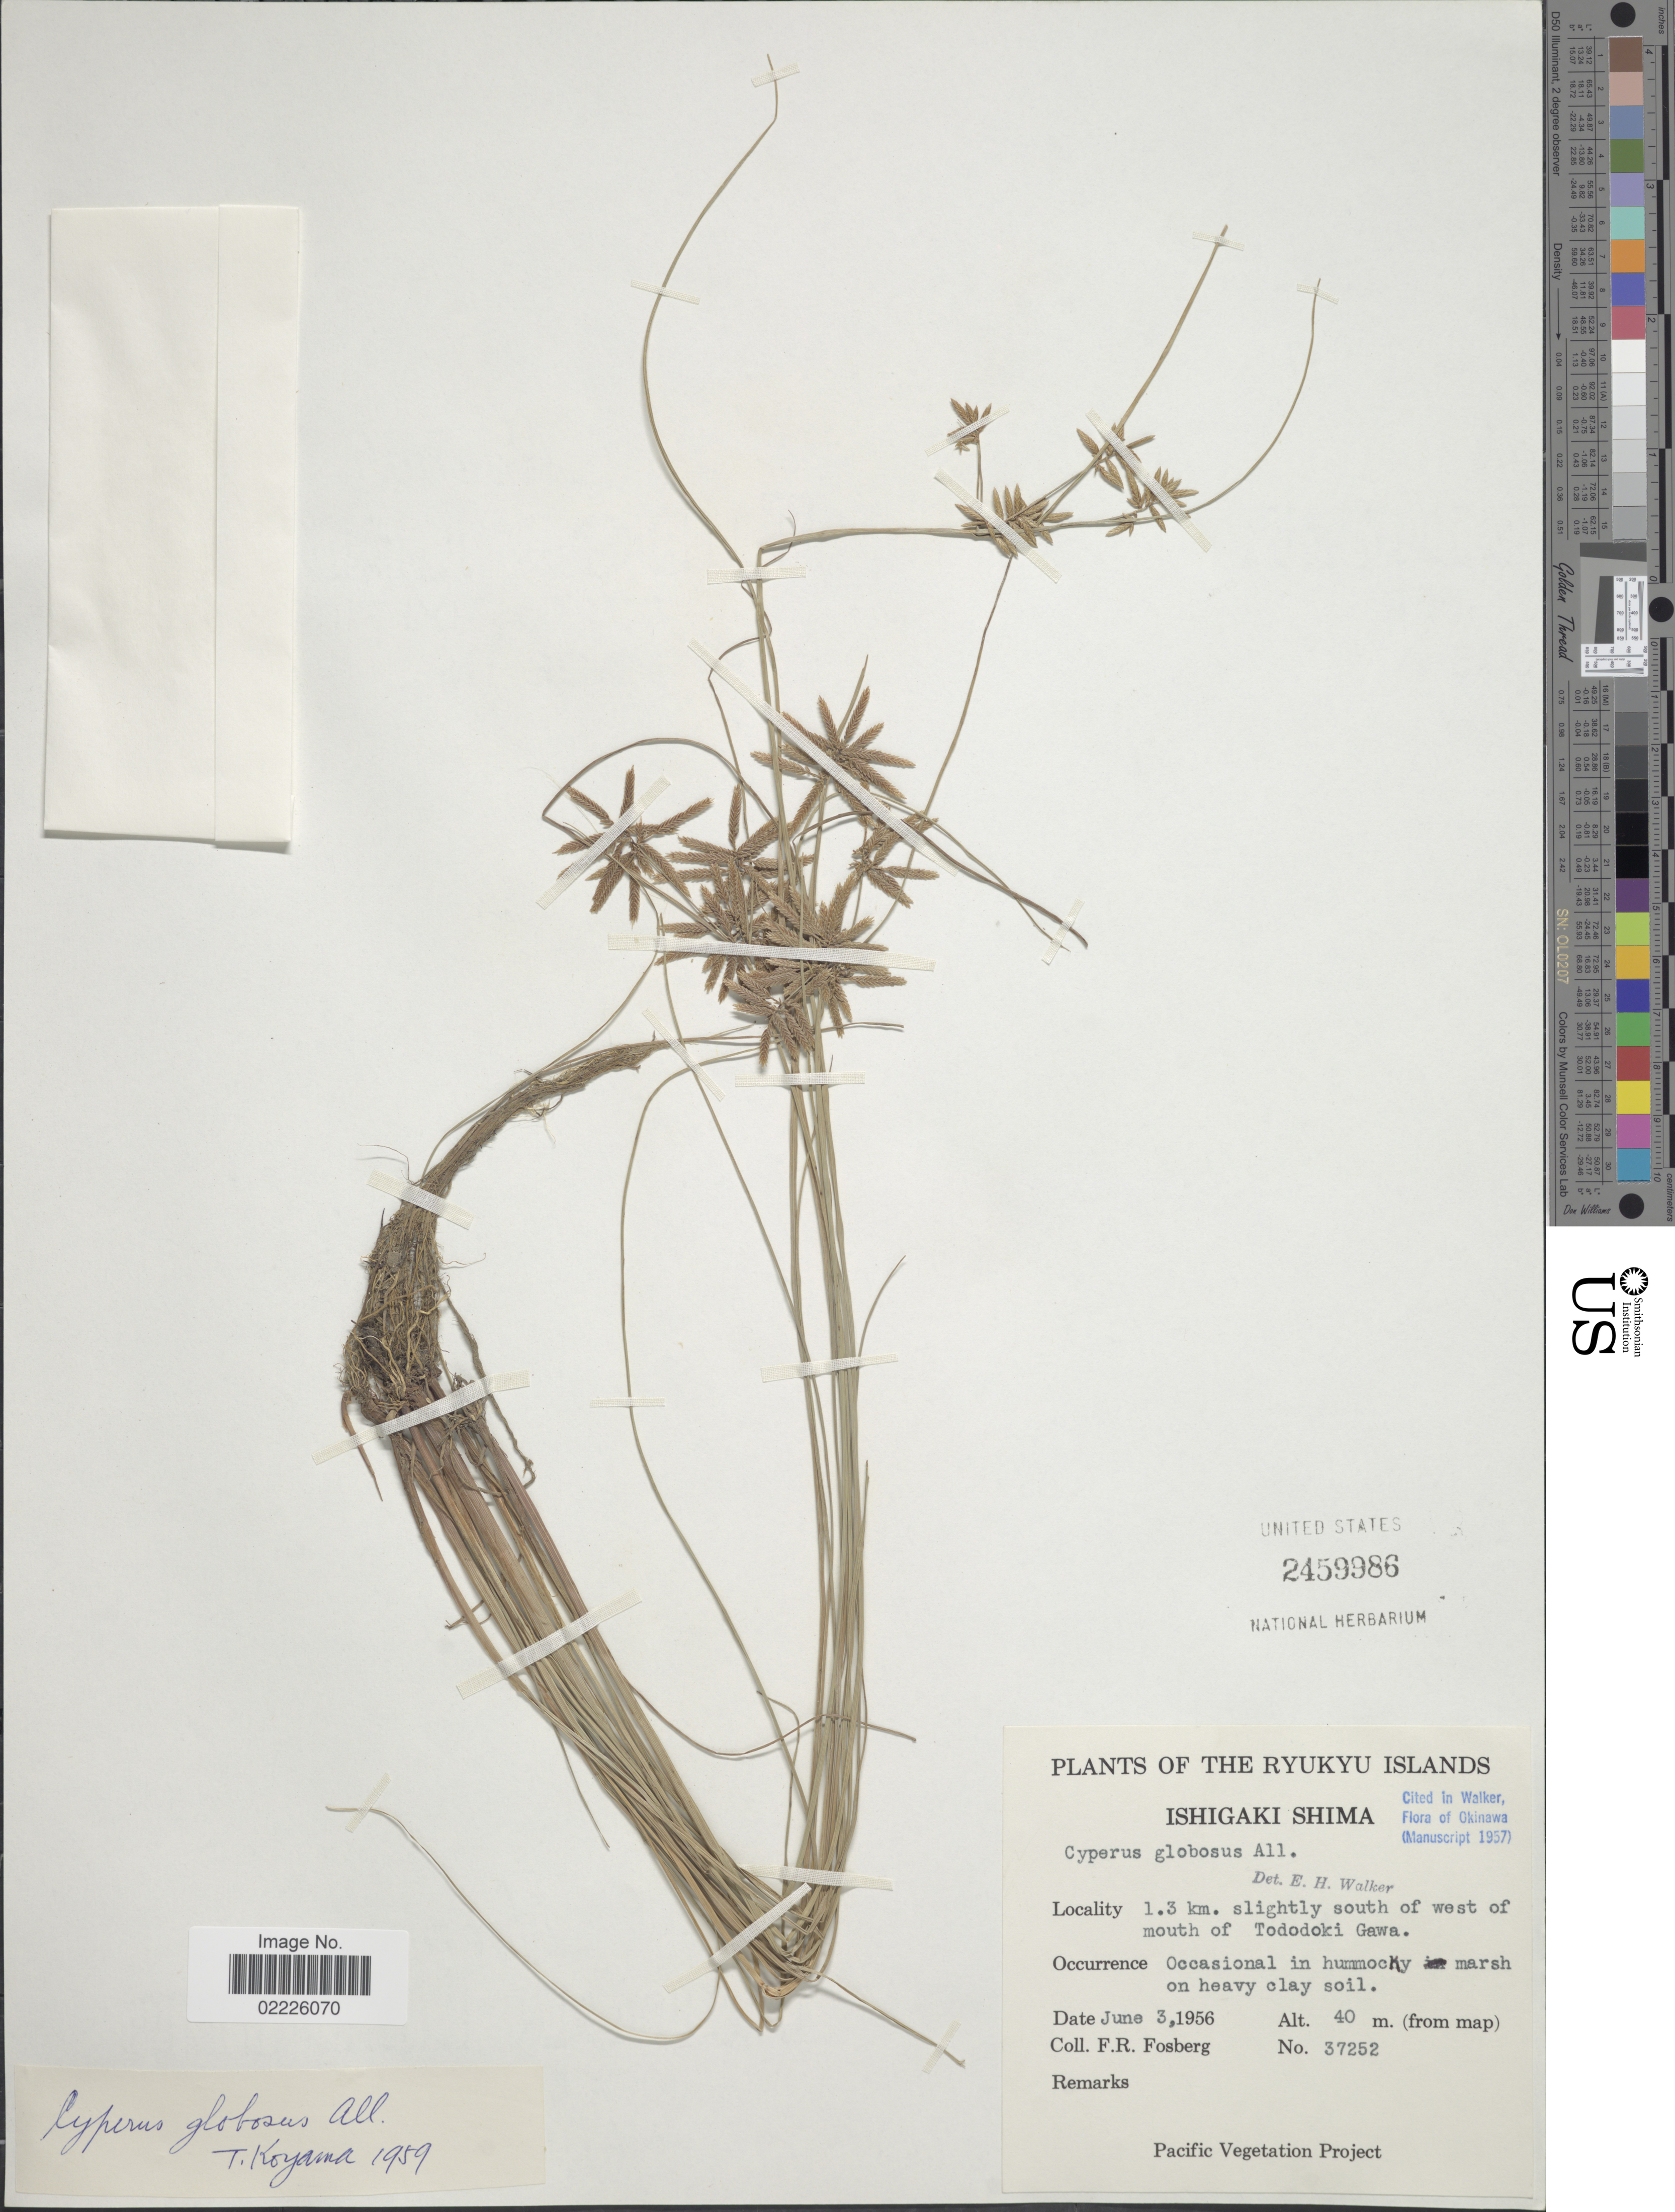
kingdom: Plantae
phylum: Tracheophyta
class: Liliopsida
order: Poales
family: Cyperaceae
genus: Cyperus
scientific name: Cyperus flavidus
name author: Retz.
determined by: Strong, Mark T., (BOT), Smithsonian Institution - National Museum of Natural History (UNITED STATES)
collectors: F. R. Fosberg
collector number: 37252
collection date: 1956-06-03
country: Japan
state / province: Okinawa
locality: The Ryukyu Islands, Ishigaki Shima, 1.3 km. slighty south of west of mouth of Tododoki Gawa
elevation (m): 40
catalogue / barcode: US 2459986